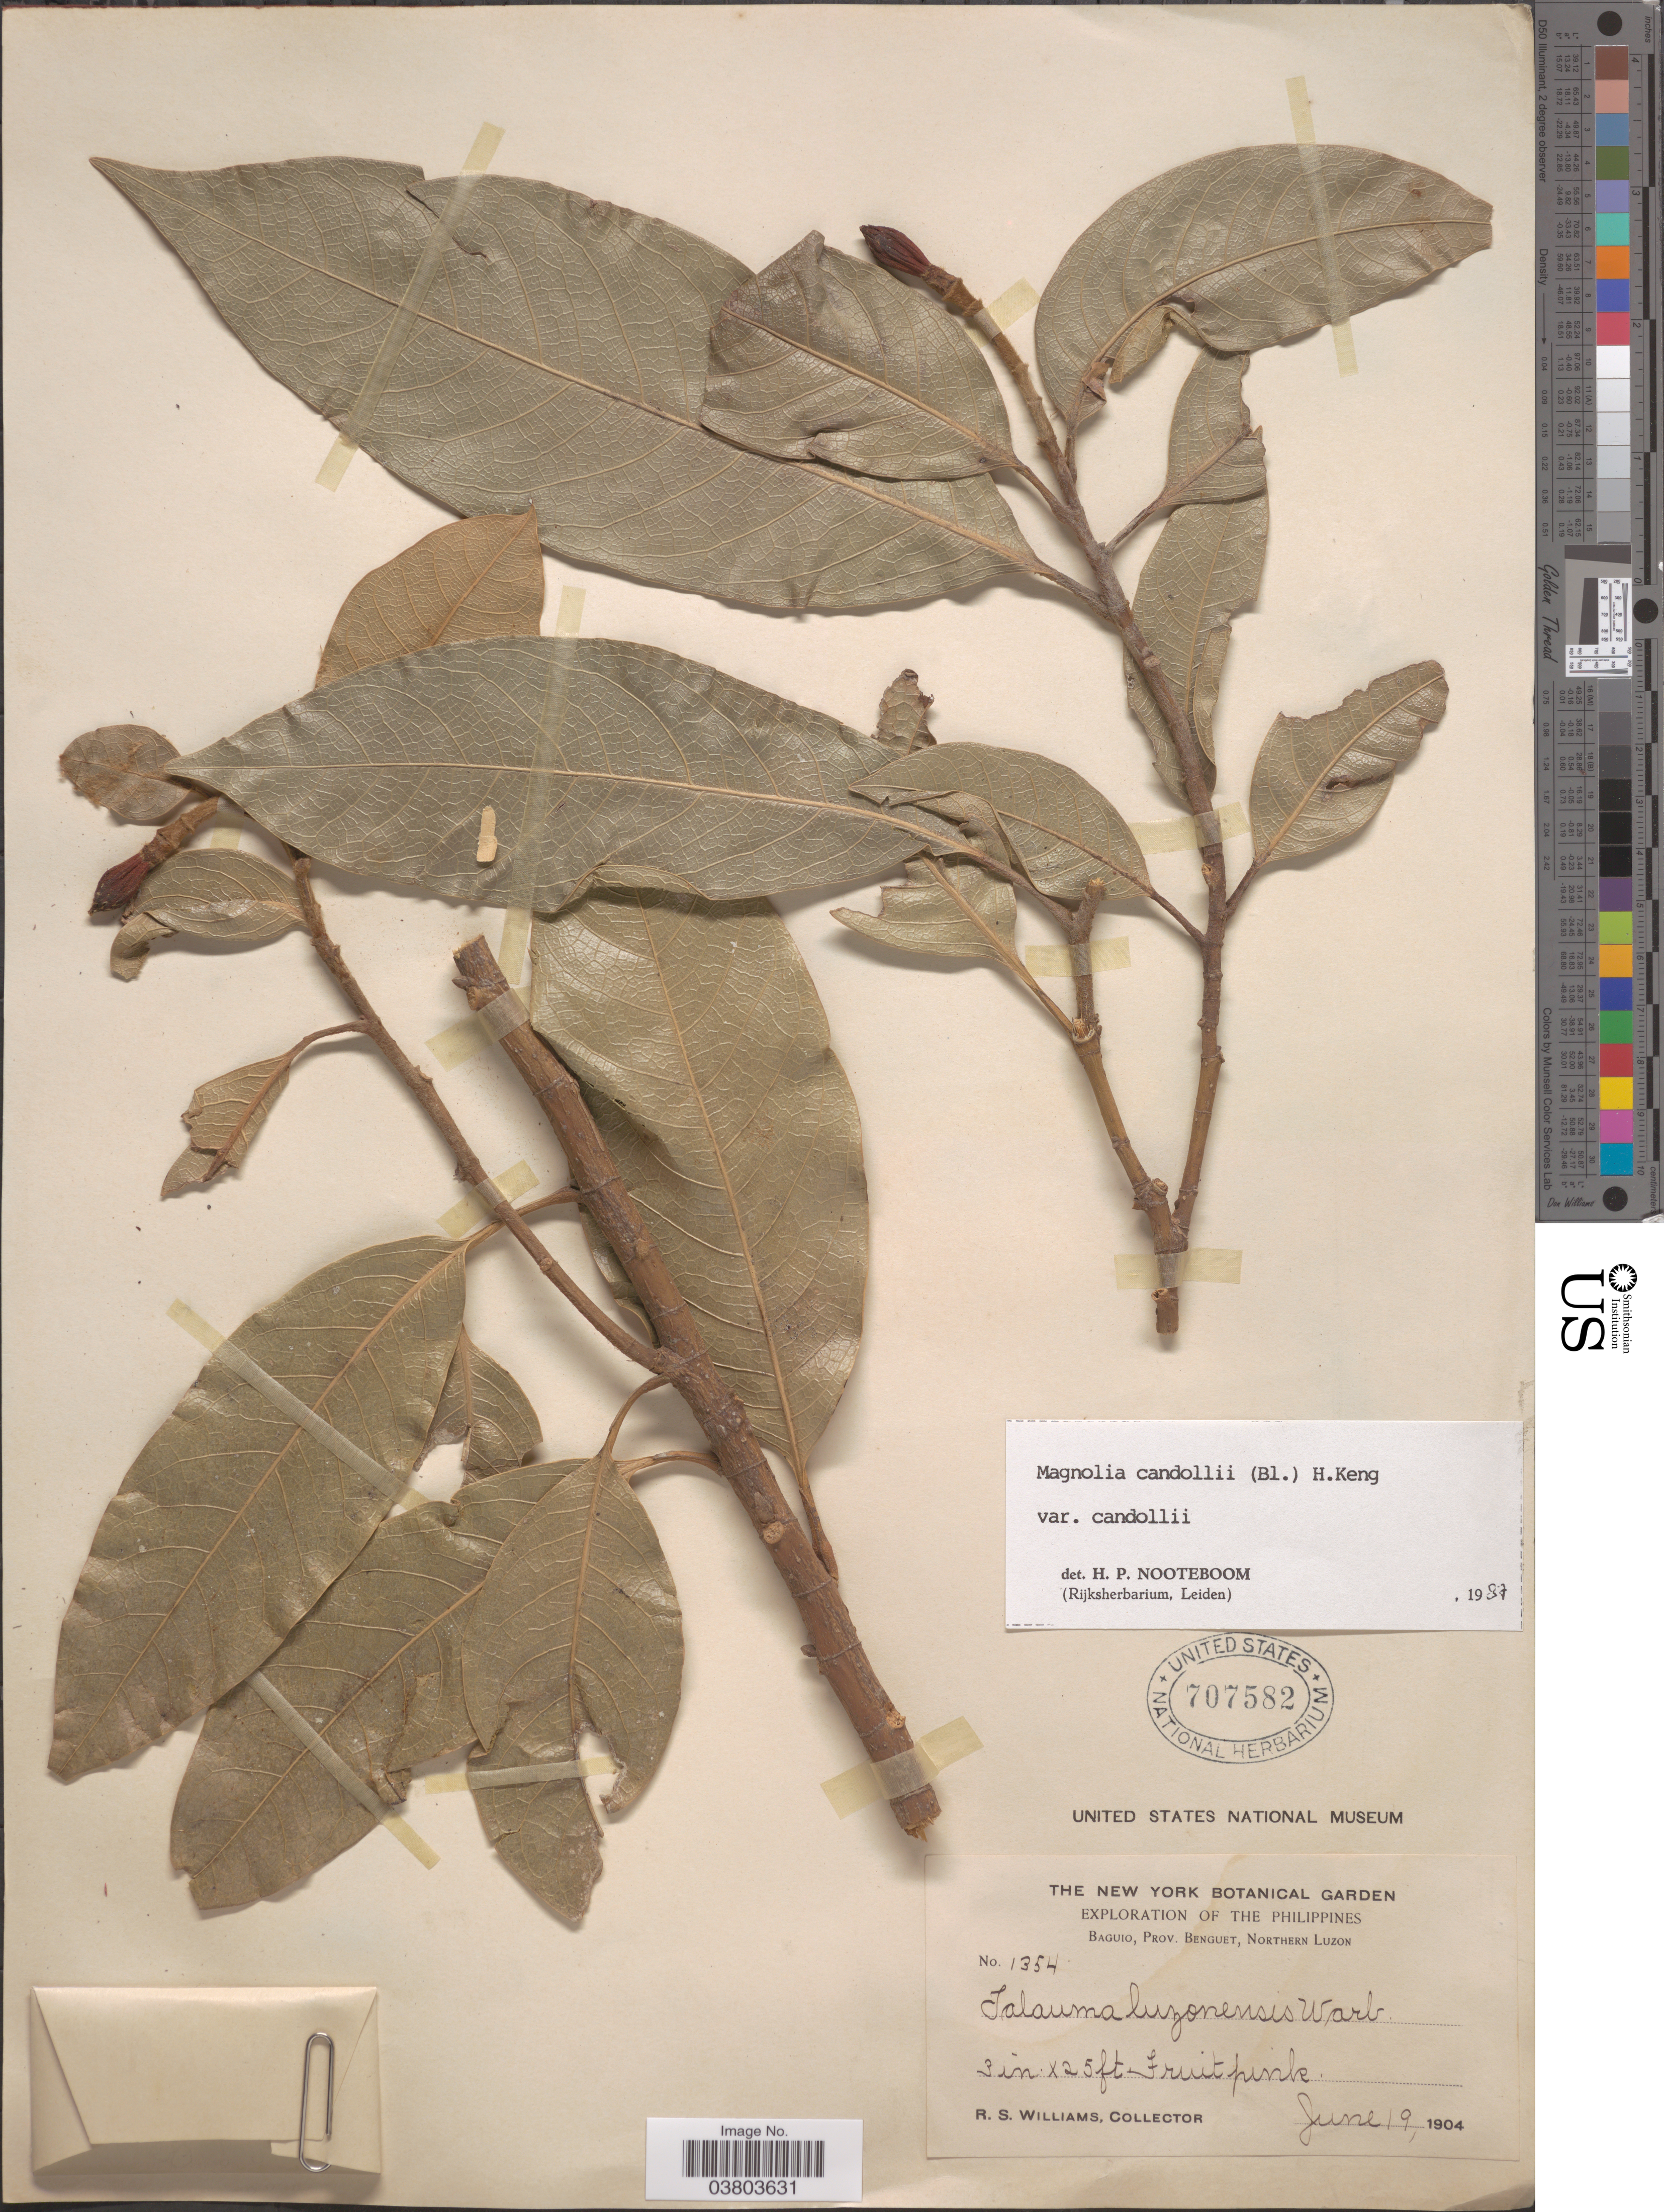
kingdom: Plantae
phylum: Tracheophyta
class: Magnoliopsida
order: Magnoliales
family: Magnoliaceae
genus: Magnolia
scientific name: Magnolia candollei var. candollei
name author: Link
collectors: R. S. Williams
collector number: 1354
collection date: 1904-06-19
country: Philippines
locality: Baguio, Prov. Benguet, Northern Luzon.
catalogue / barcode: US 707582